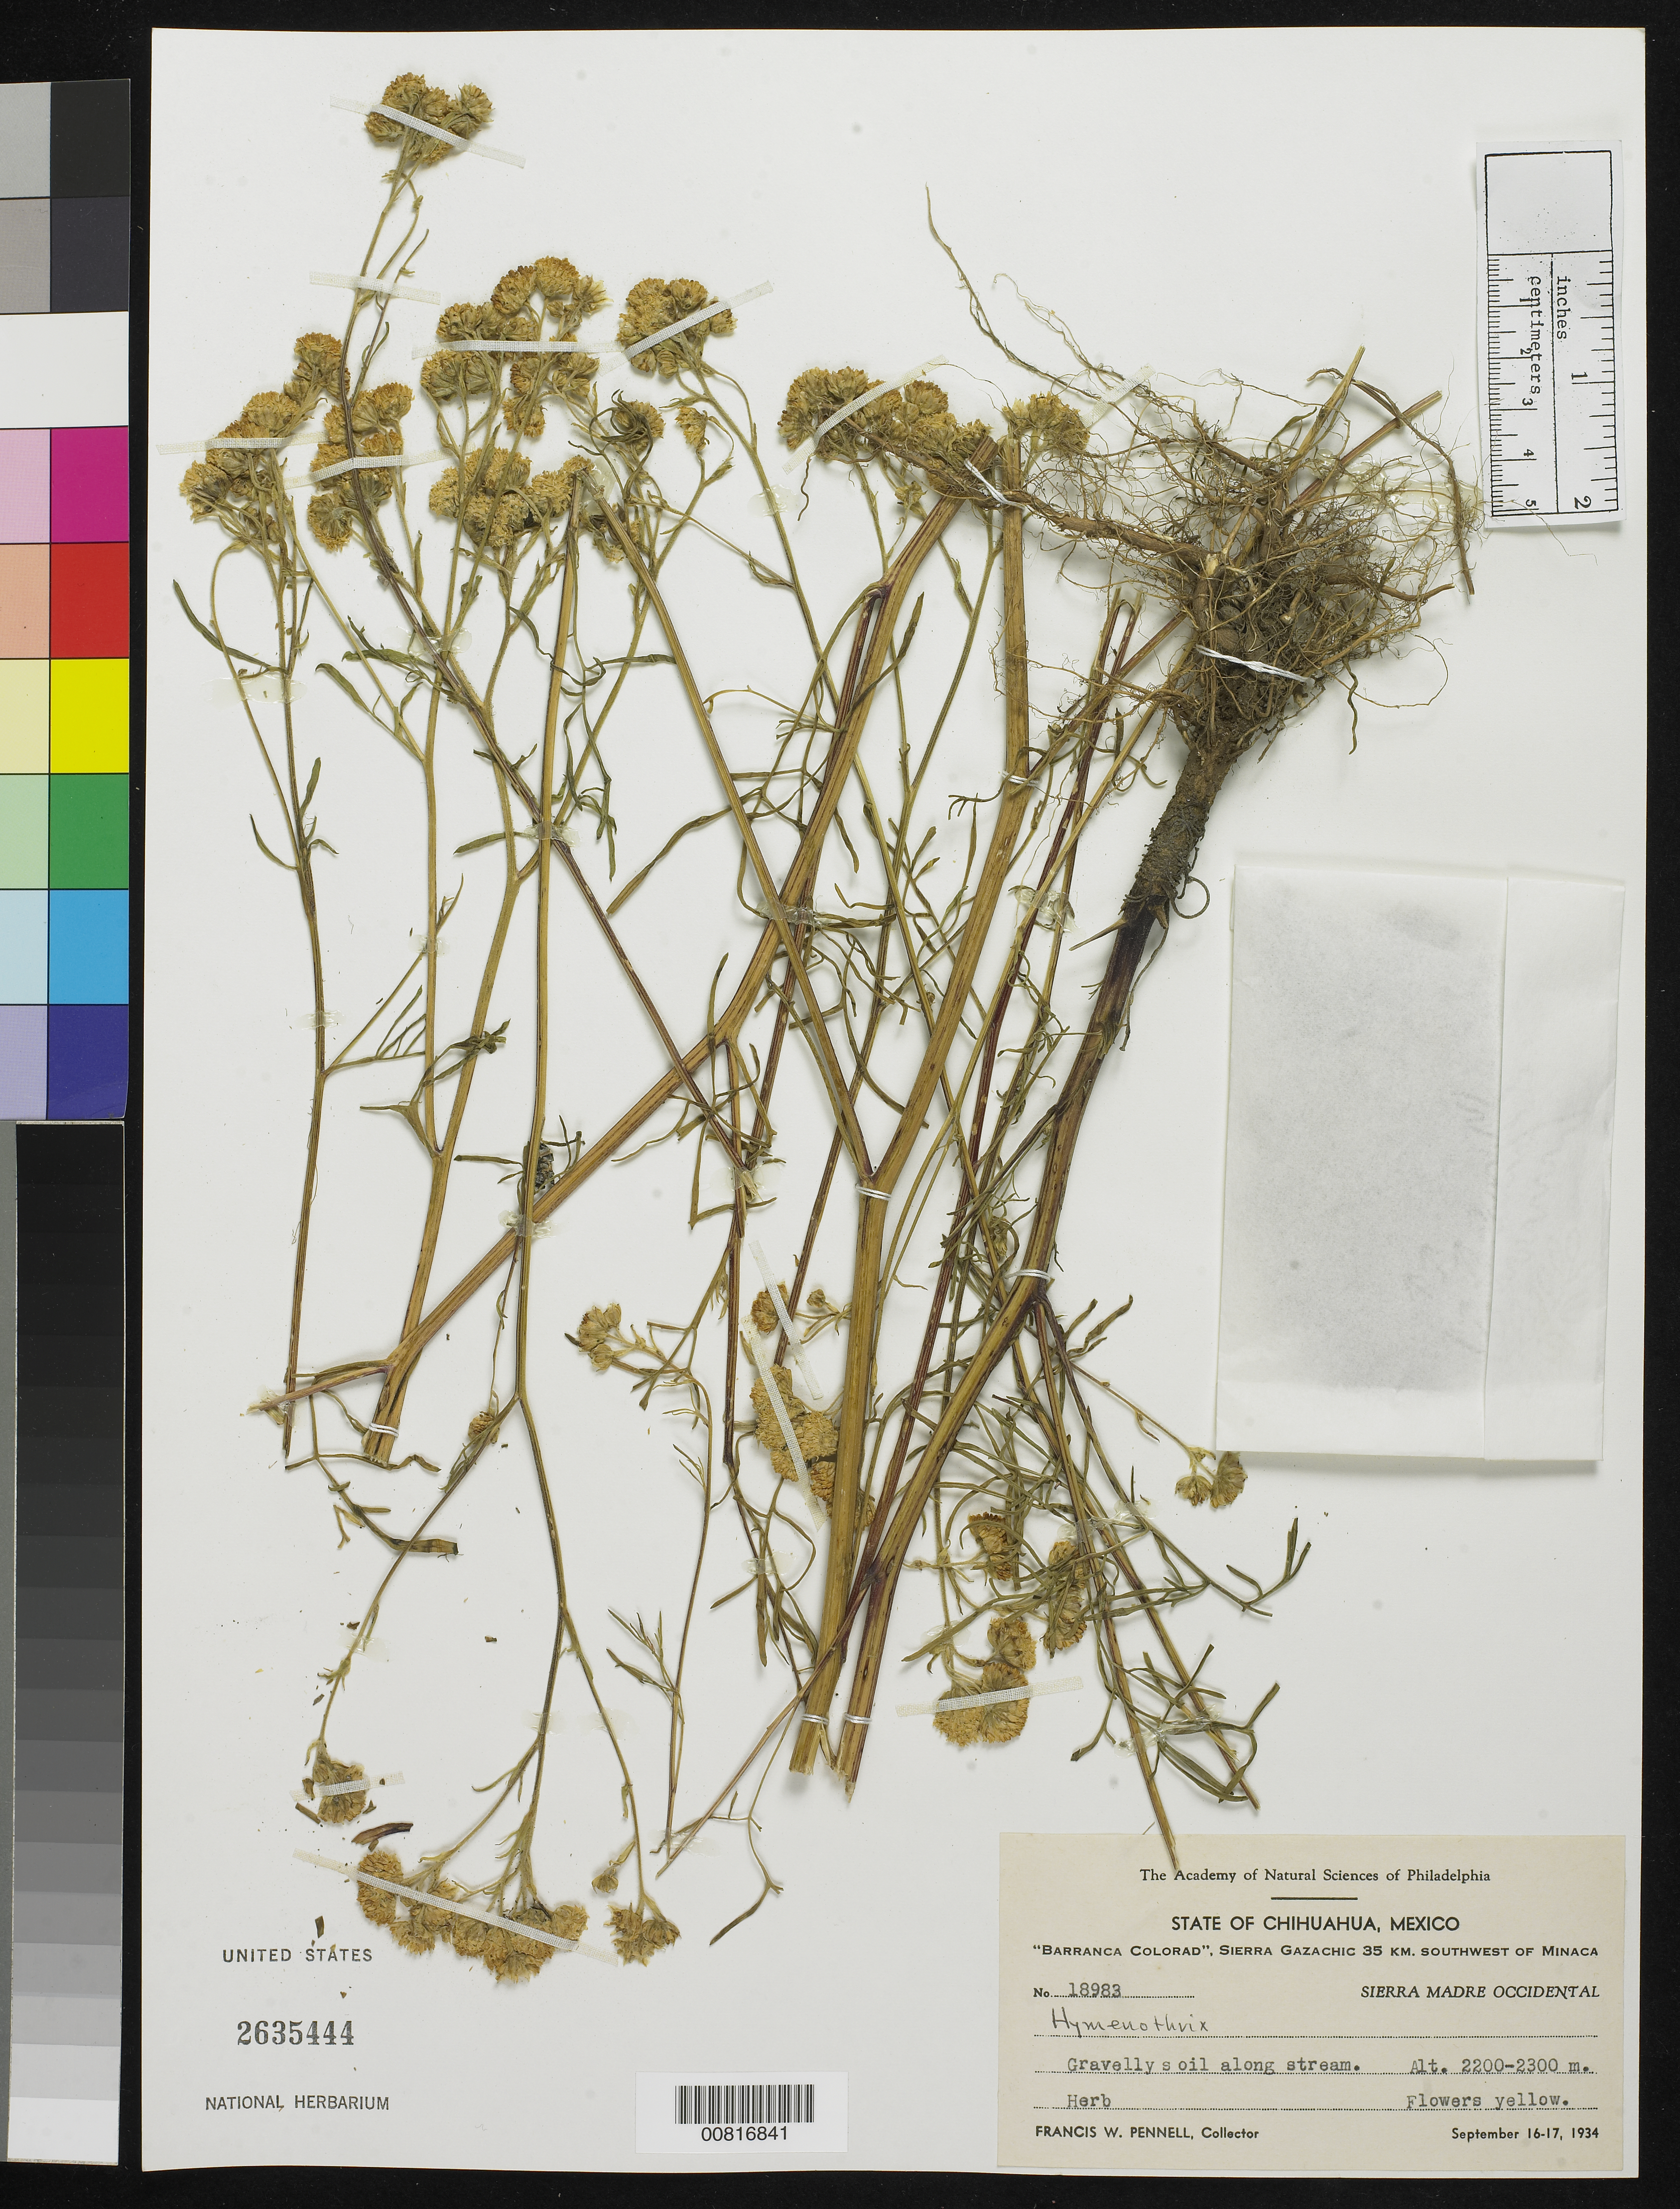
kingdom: Plantae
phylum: Tracheophyta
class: Magnoliopsida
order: Asterales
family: Asteraceae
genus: Hymenothrix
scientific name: Hymenothrix sp.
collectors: F. W. Pennell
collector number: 18983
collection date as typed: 16 Sep 1934 to 17 Sep 1934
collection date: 1934-09-16/1934-09-17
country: Mexico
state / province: Chihuahua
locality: Barranca Colorad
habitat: Gravelly soil along stream.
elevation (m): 2300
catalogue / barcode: US 2635444